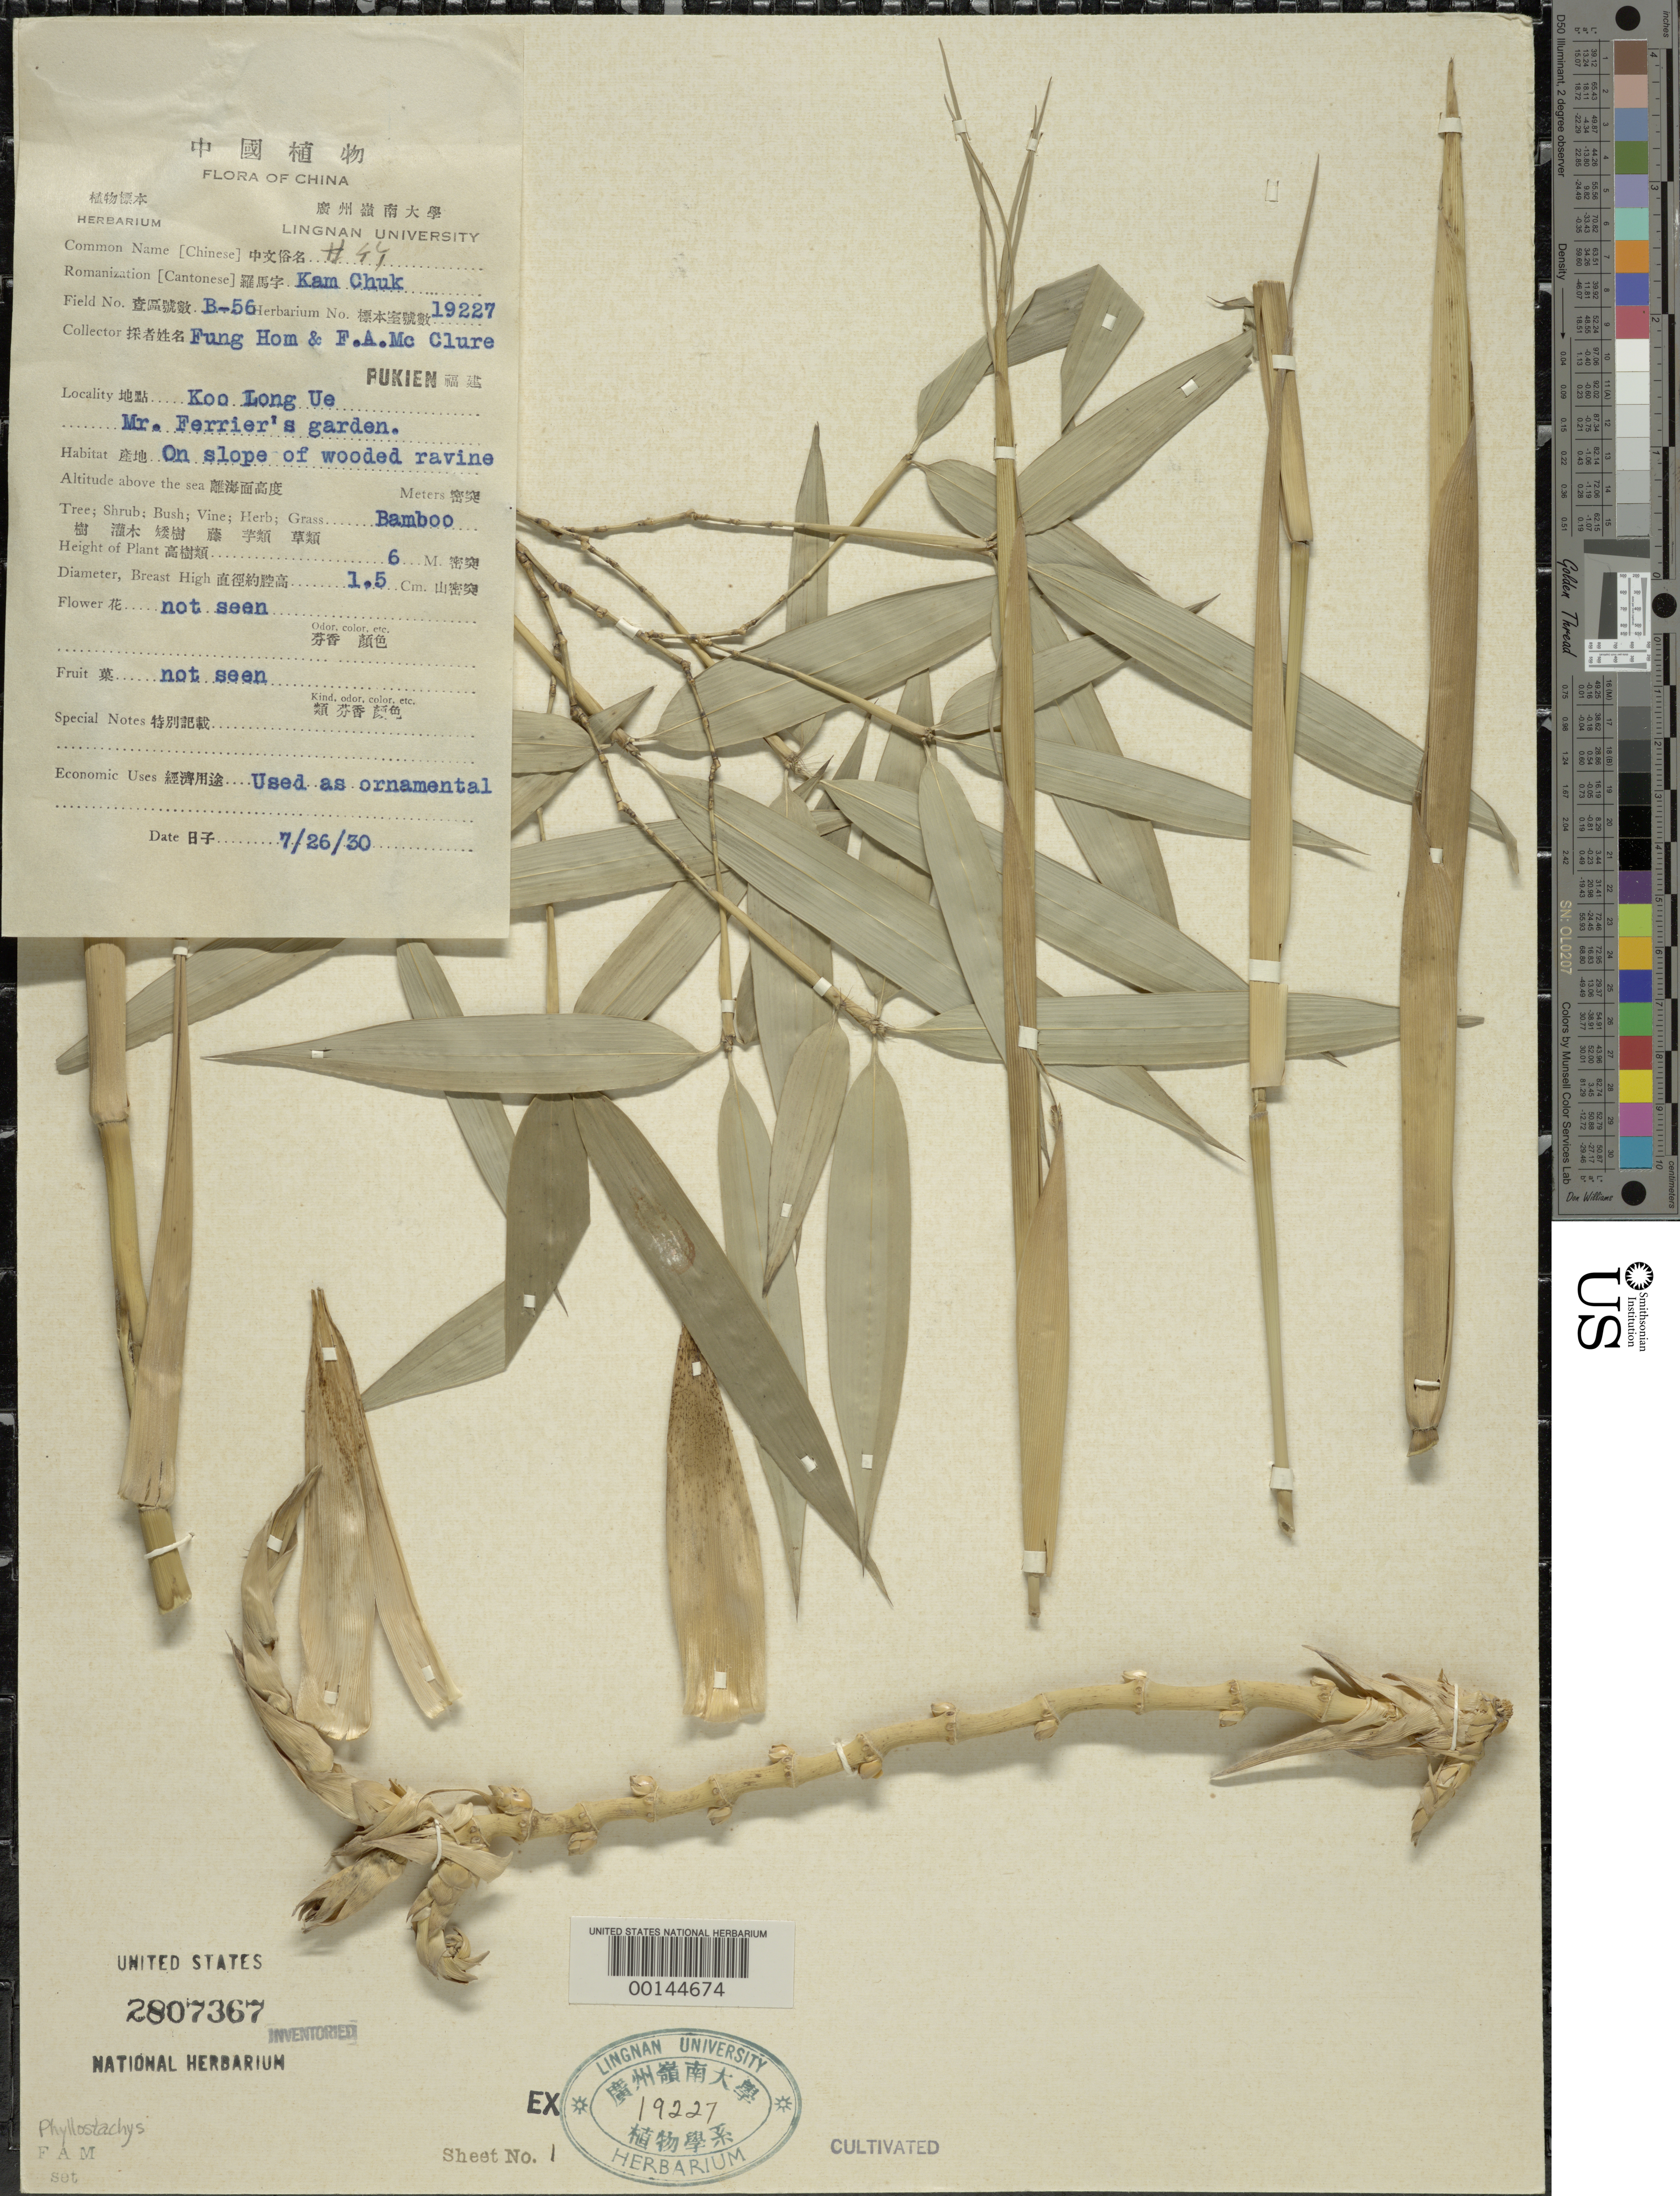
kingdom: Plantae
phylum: Tracheophyta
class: Liliopsida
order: Poales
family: Poaceae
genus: Phyllostachys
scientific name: Phyllostachys sp.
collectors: H. L. Fung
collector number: B-56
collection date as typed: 26 Jul 1930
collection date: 1930-07-26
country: China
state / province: Fujian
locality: Koo lung ue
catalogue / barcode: US 2807367